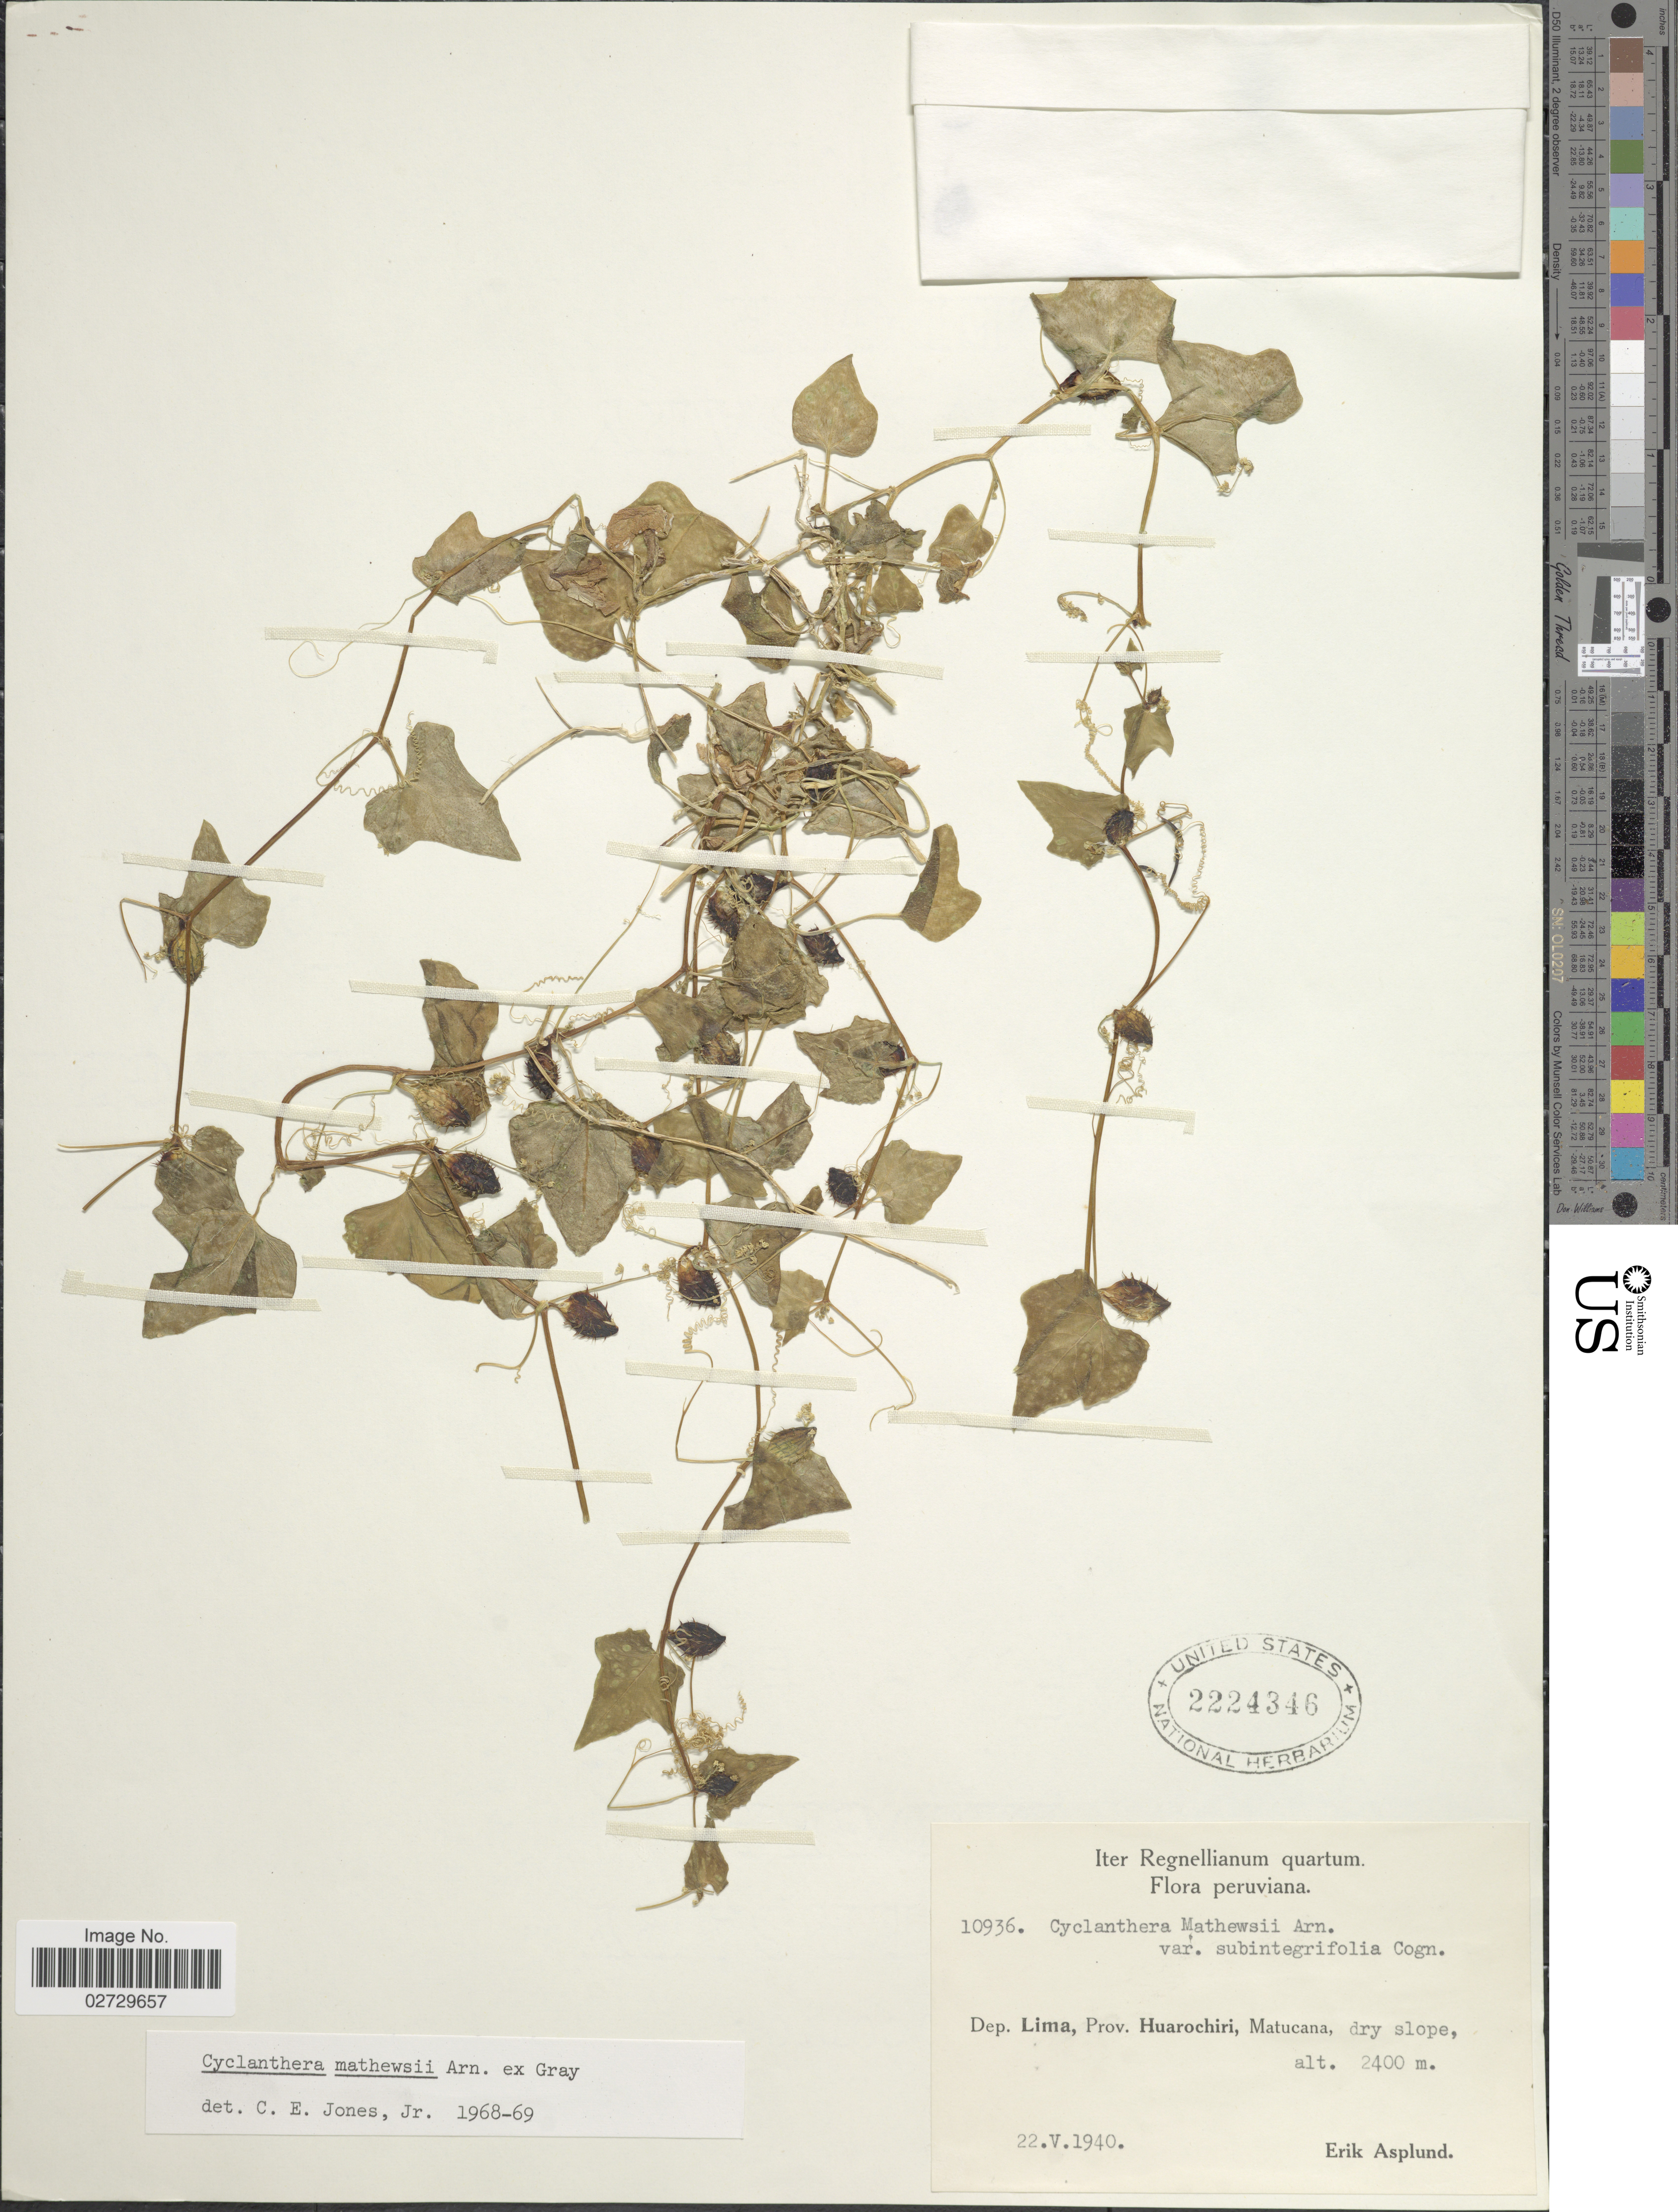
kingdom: Plantae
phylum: Tracheophyta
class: Magnoliopsida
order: Cucurbitales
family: Cucurbitaceae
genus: Cyclanthera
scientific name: Cyclanthera mathewsii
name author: Arn. ex A. Gray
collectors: E. Asplund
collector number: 10936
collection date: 1940-05-22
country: Peru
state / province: Lima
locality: Dep. Lima, Prov. Huarochiri, Matucana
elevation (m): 2400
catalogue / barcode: US 2224346